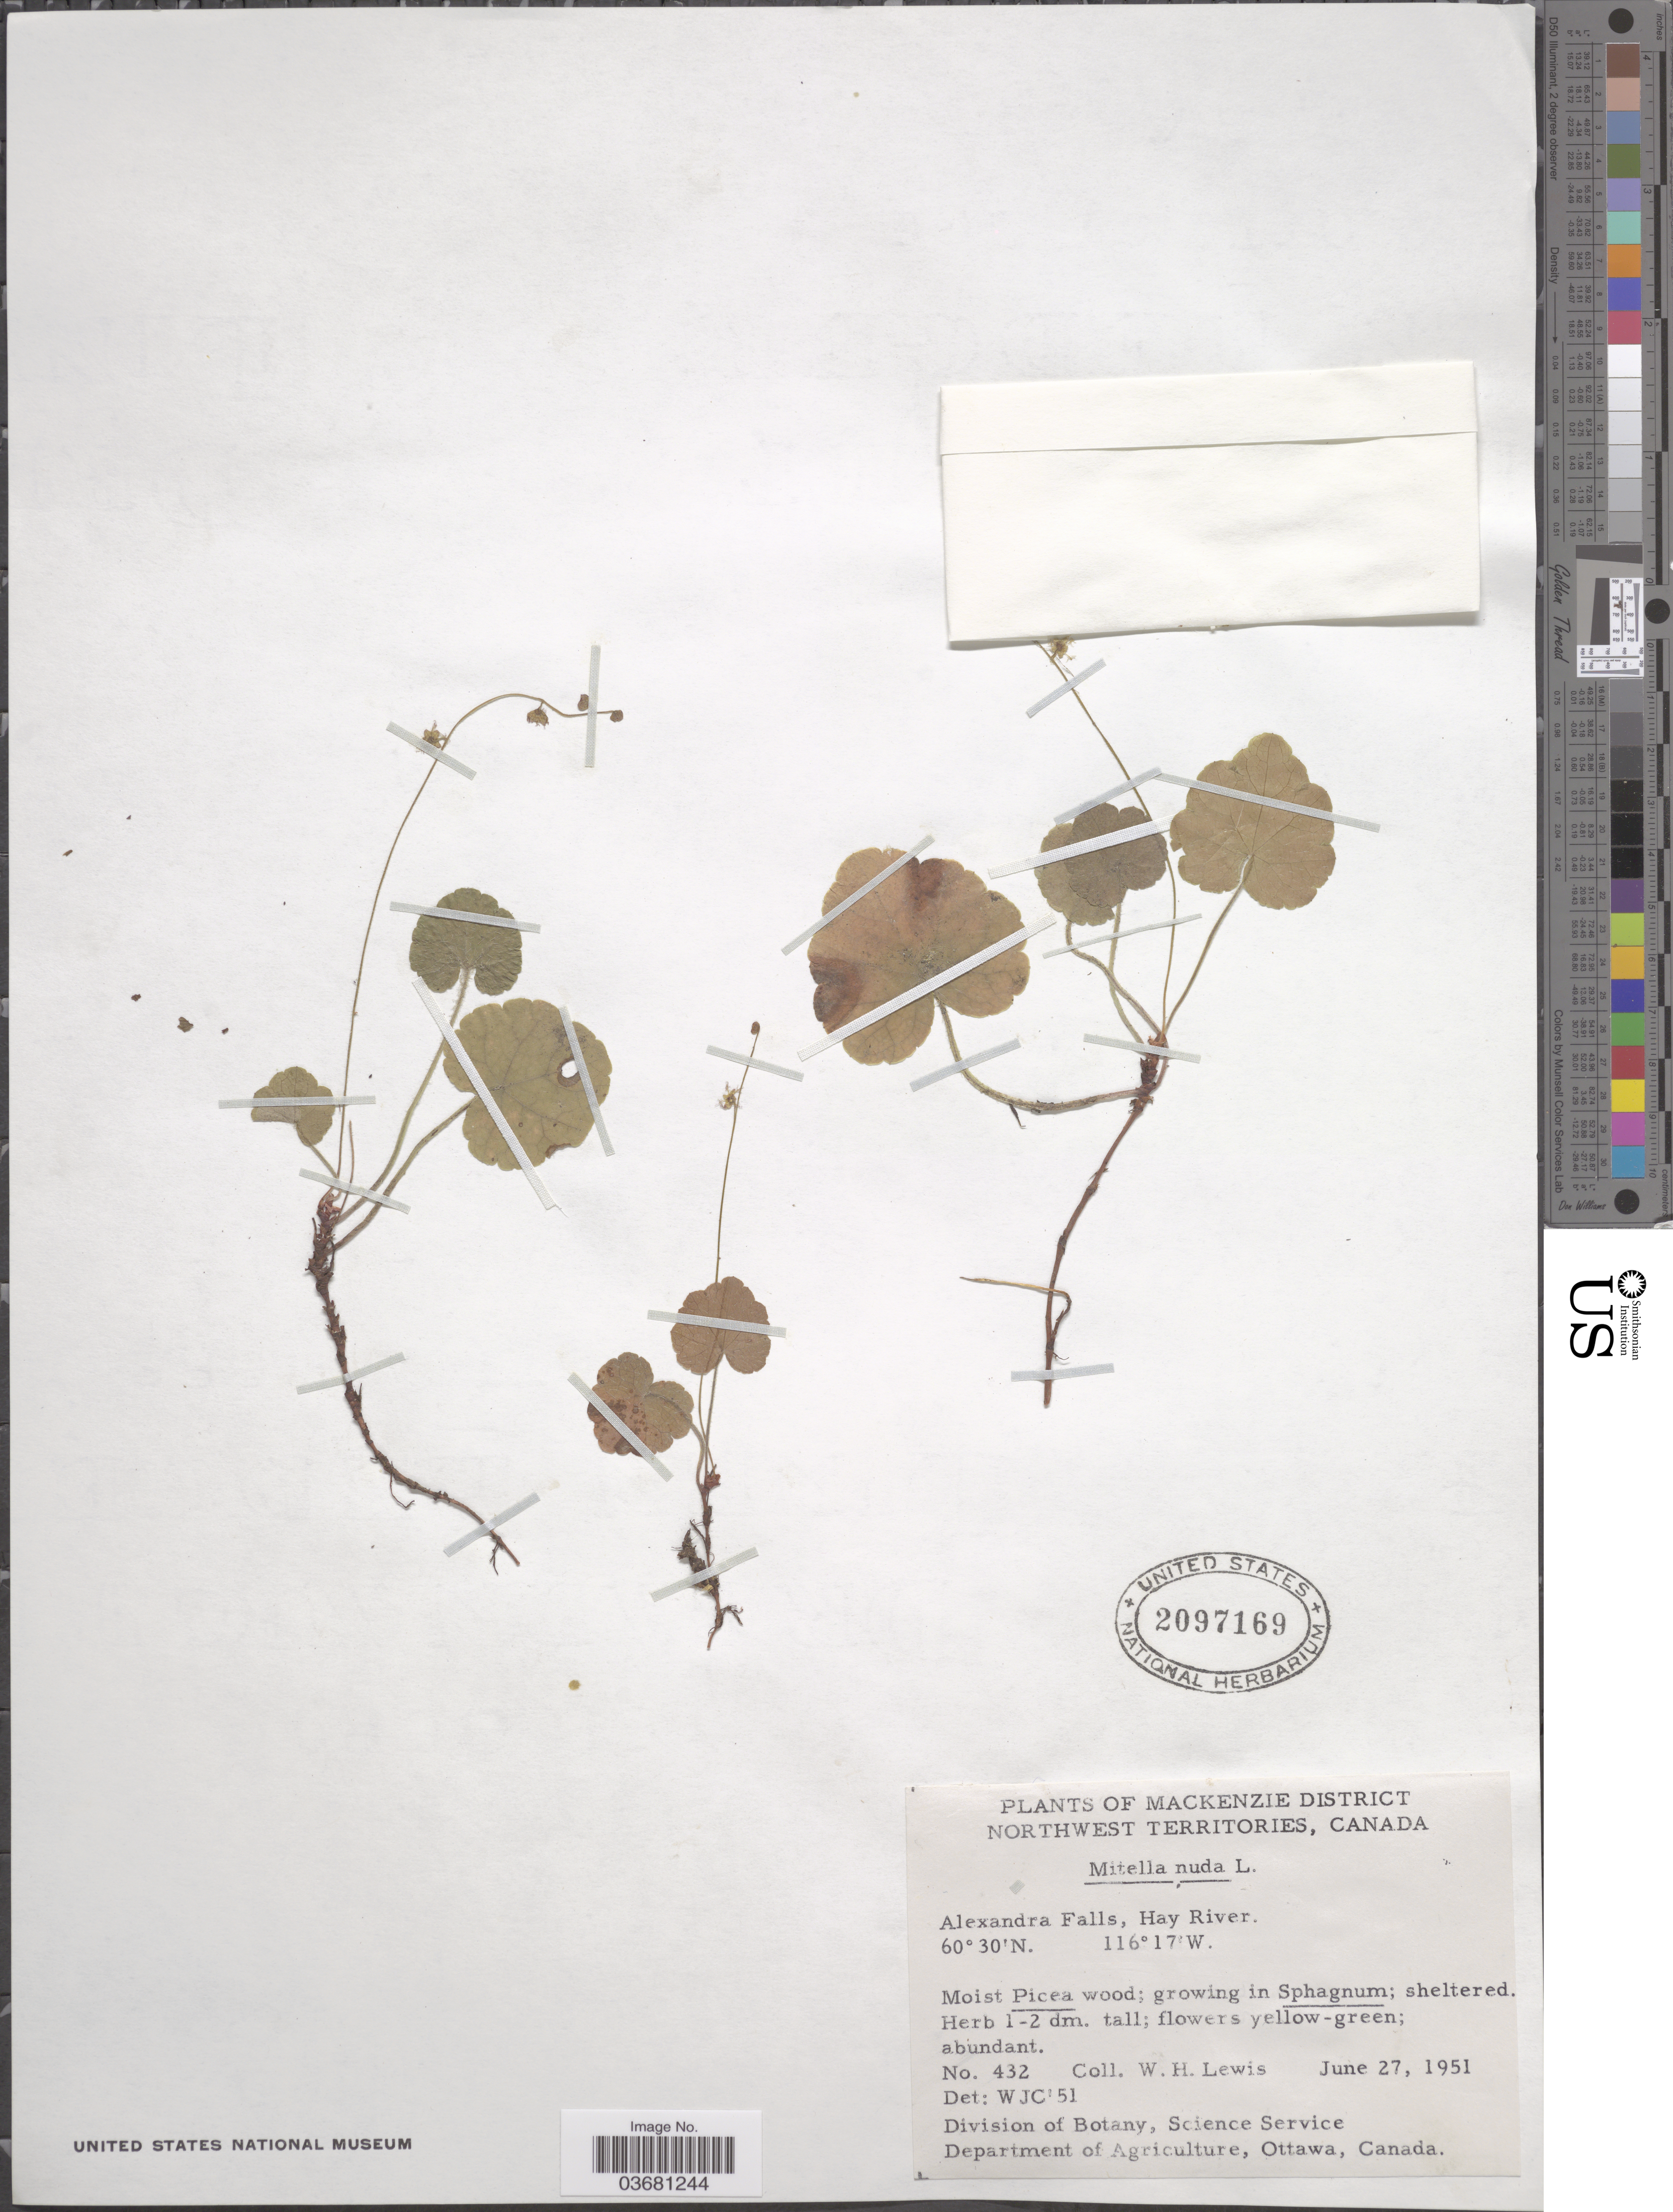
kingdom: Plantae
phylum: Tracheophyta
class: Magnoliopsida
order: Saxifragales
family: Saxifragaceae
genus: Mitella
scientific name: Mitella nuda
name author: L.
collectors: W. H. Lewis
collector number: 432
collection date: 1951-06-27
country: Canada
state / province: Northwest Territories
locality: Mackenzie District. Alexandra Falls, Hay River.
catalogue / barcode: US 2097169